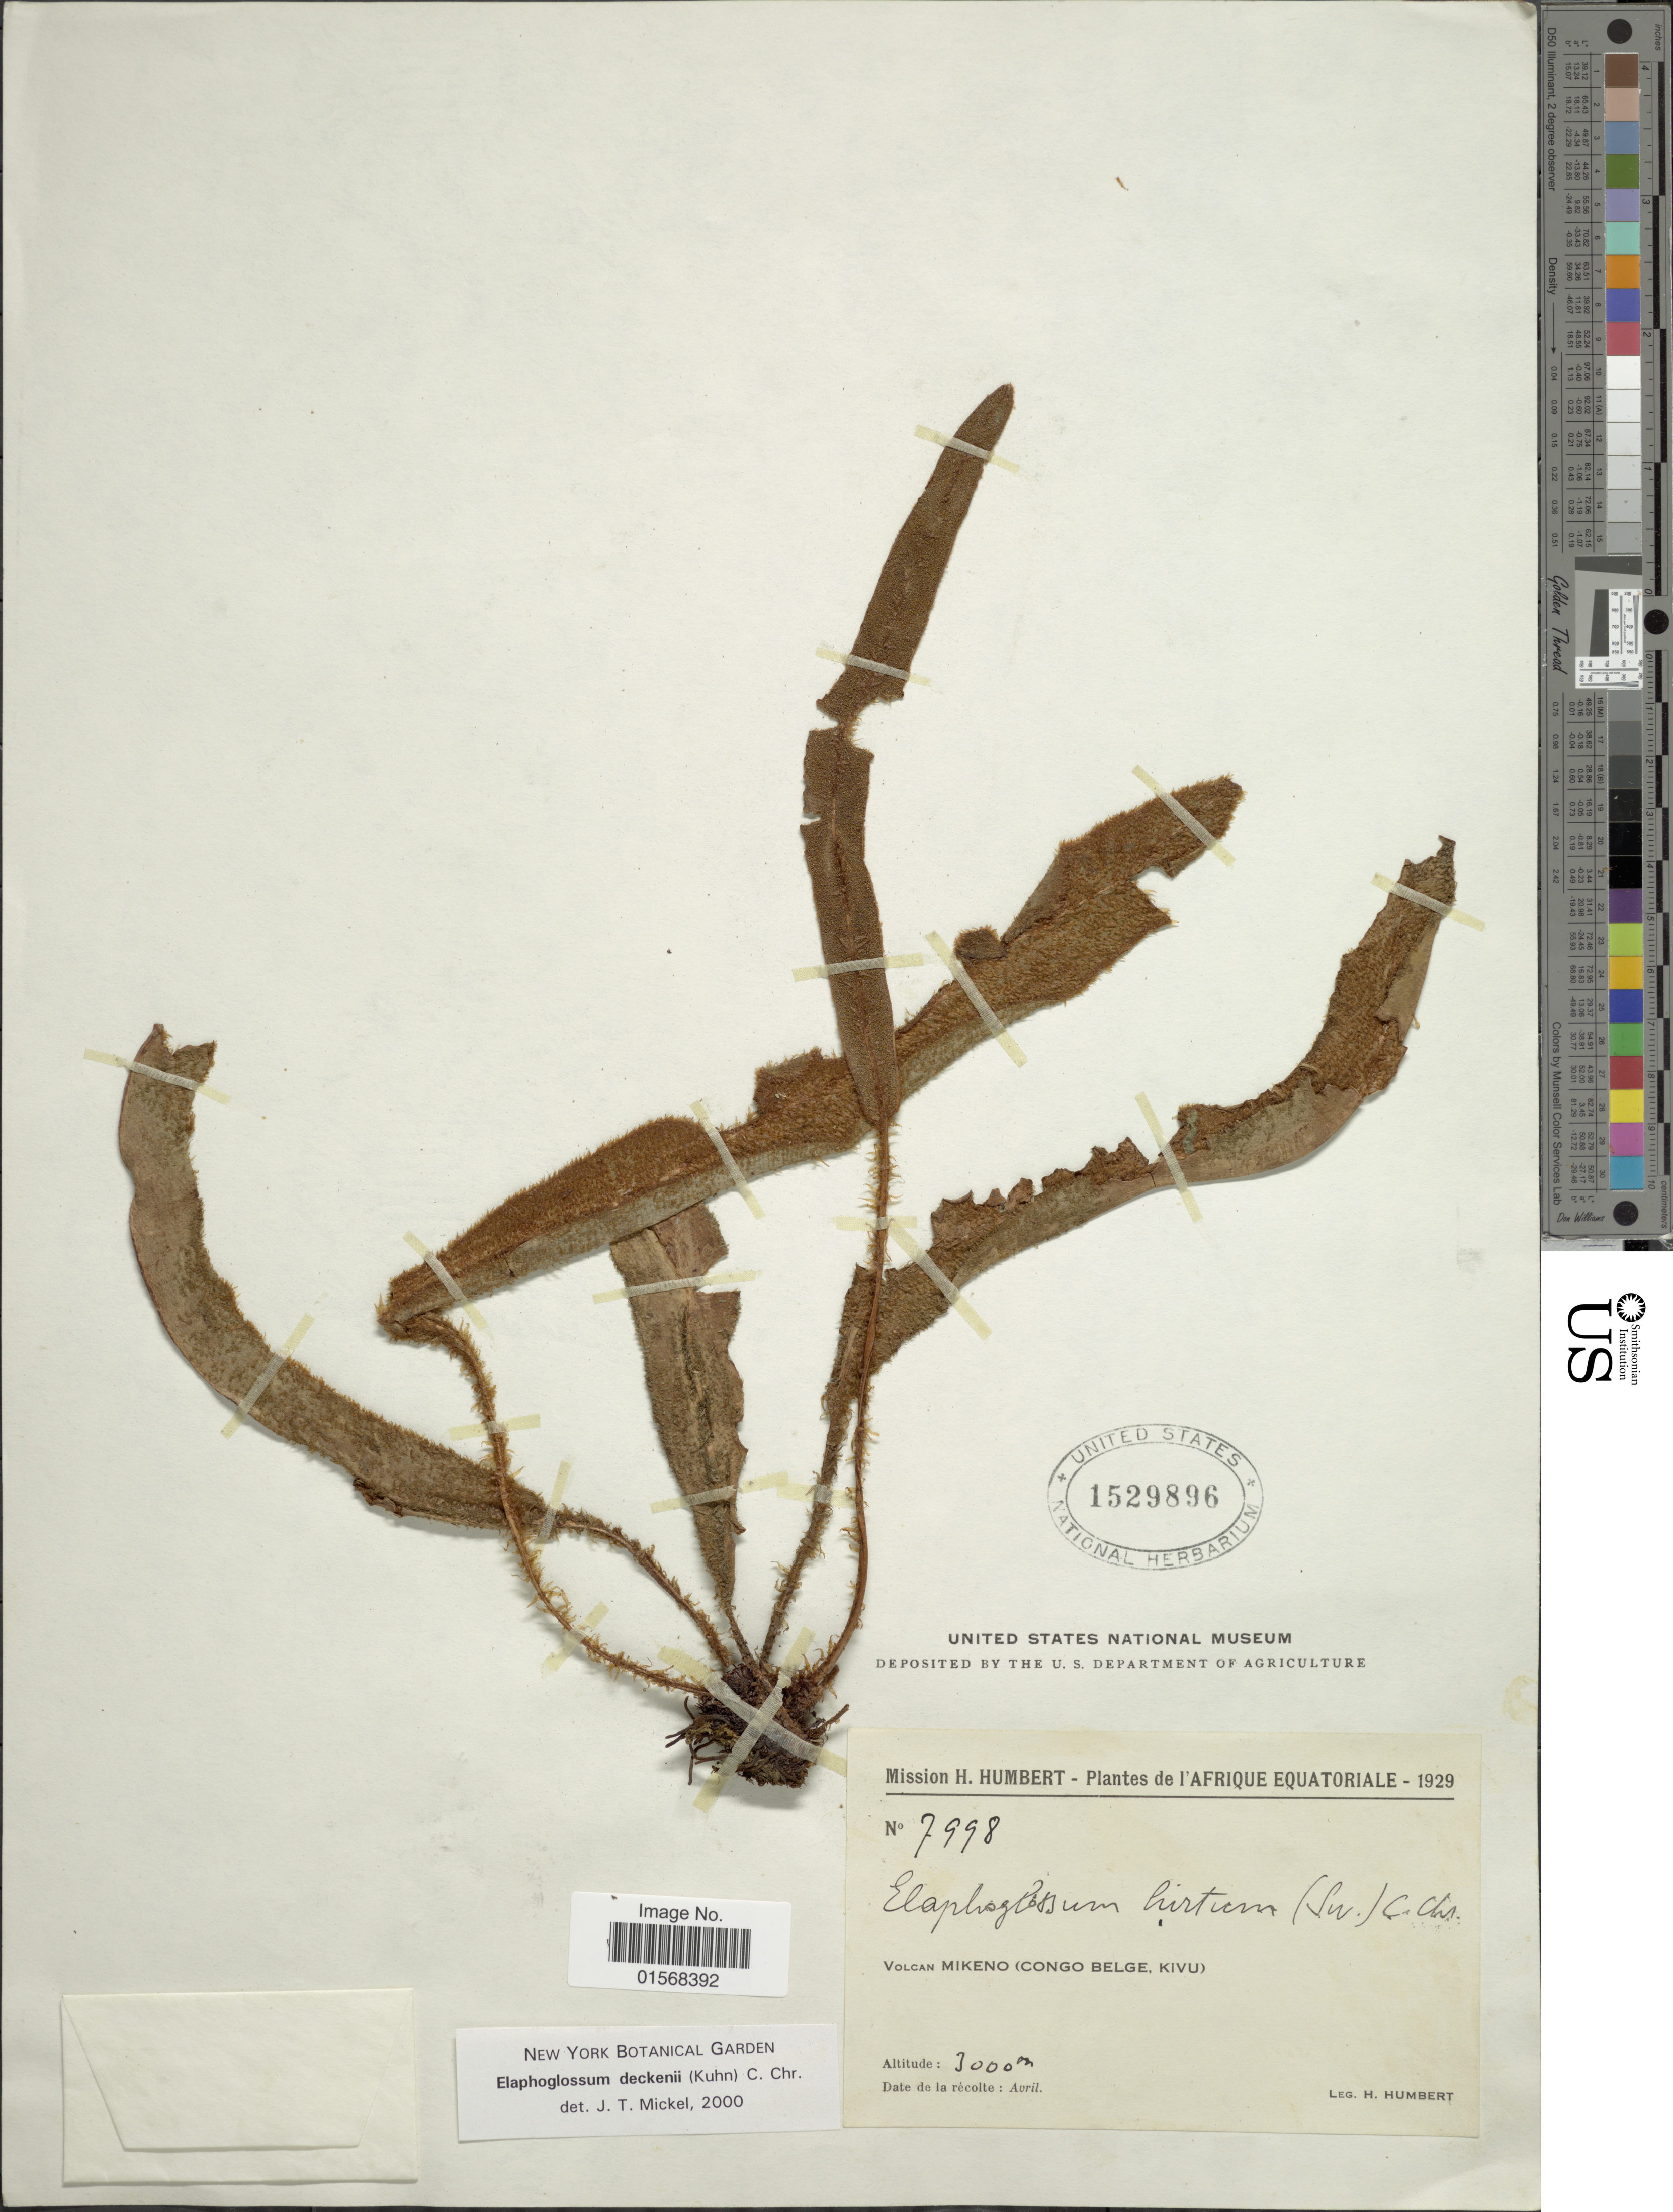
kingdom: Plantae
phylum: Tracheophyta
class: Polypodiopsida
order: Polypodiales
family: Dryopteridaceae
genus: Elaphoglossum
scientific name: Elaphoglossum deckenii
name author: (Kuhn) C. Chr.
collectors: H. Humbert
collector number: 7998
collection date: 1929-04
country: Congo, Democratic Republic of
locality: L'Afrique Equatoriale, Volcan Mikeno (Congo Belge, Kivu).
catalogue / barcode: US 1529896